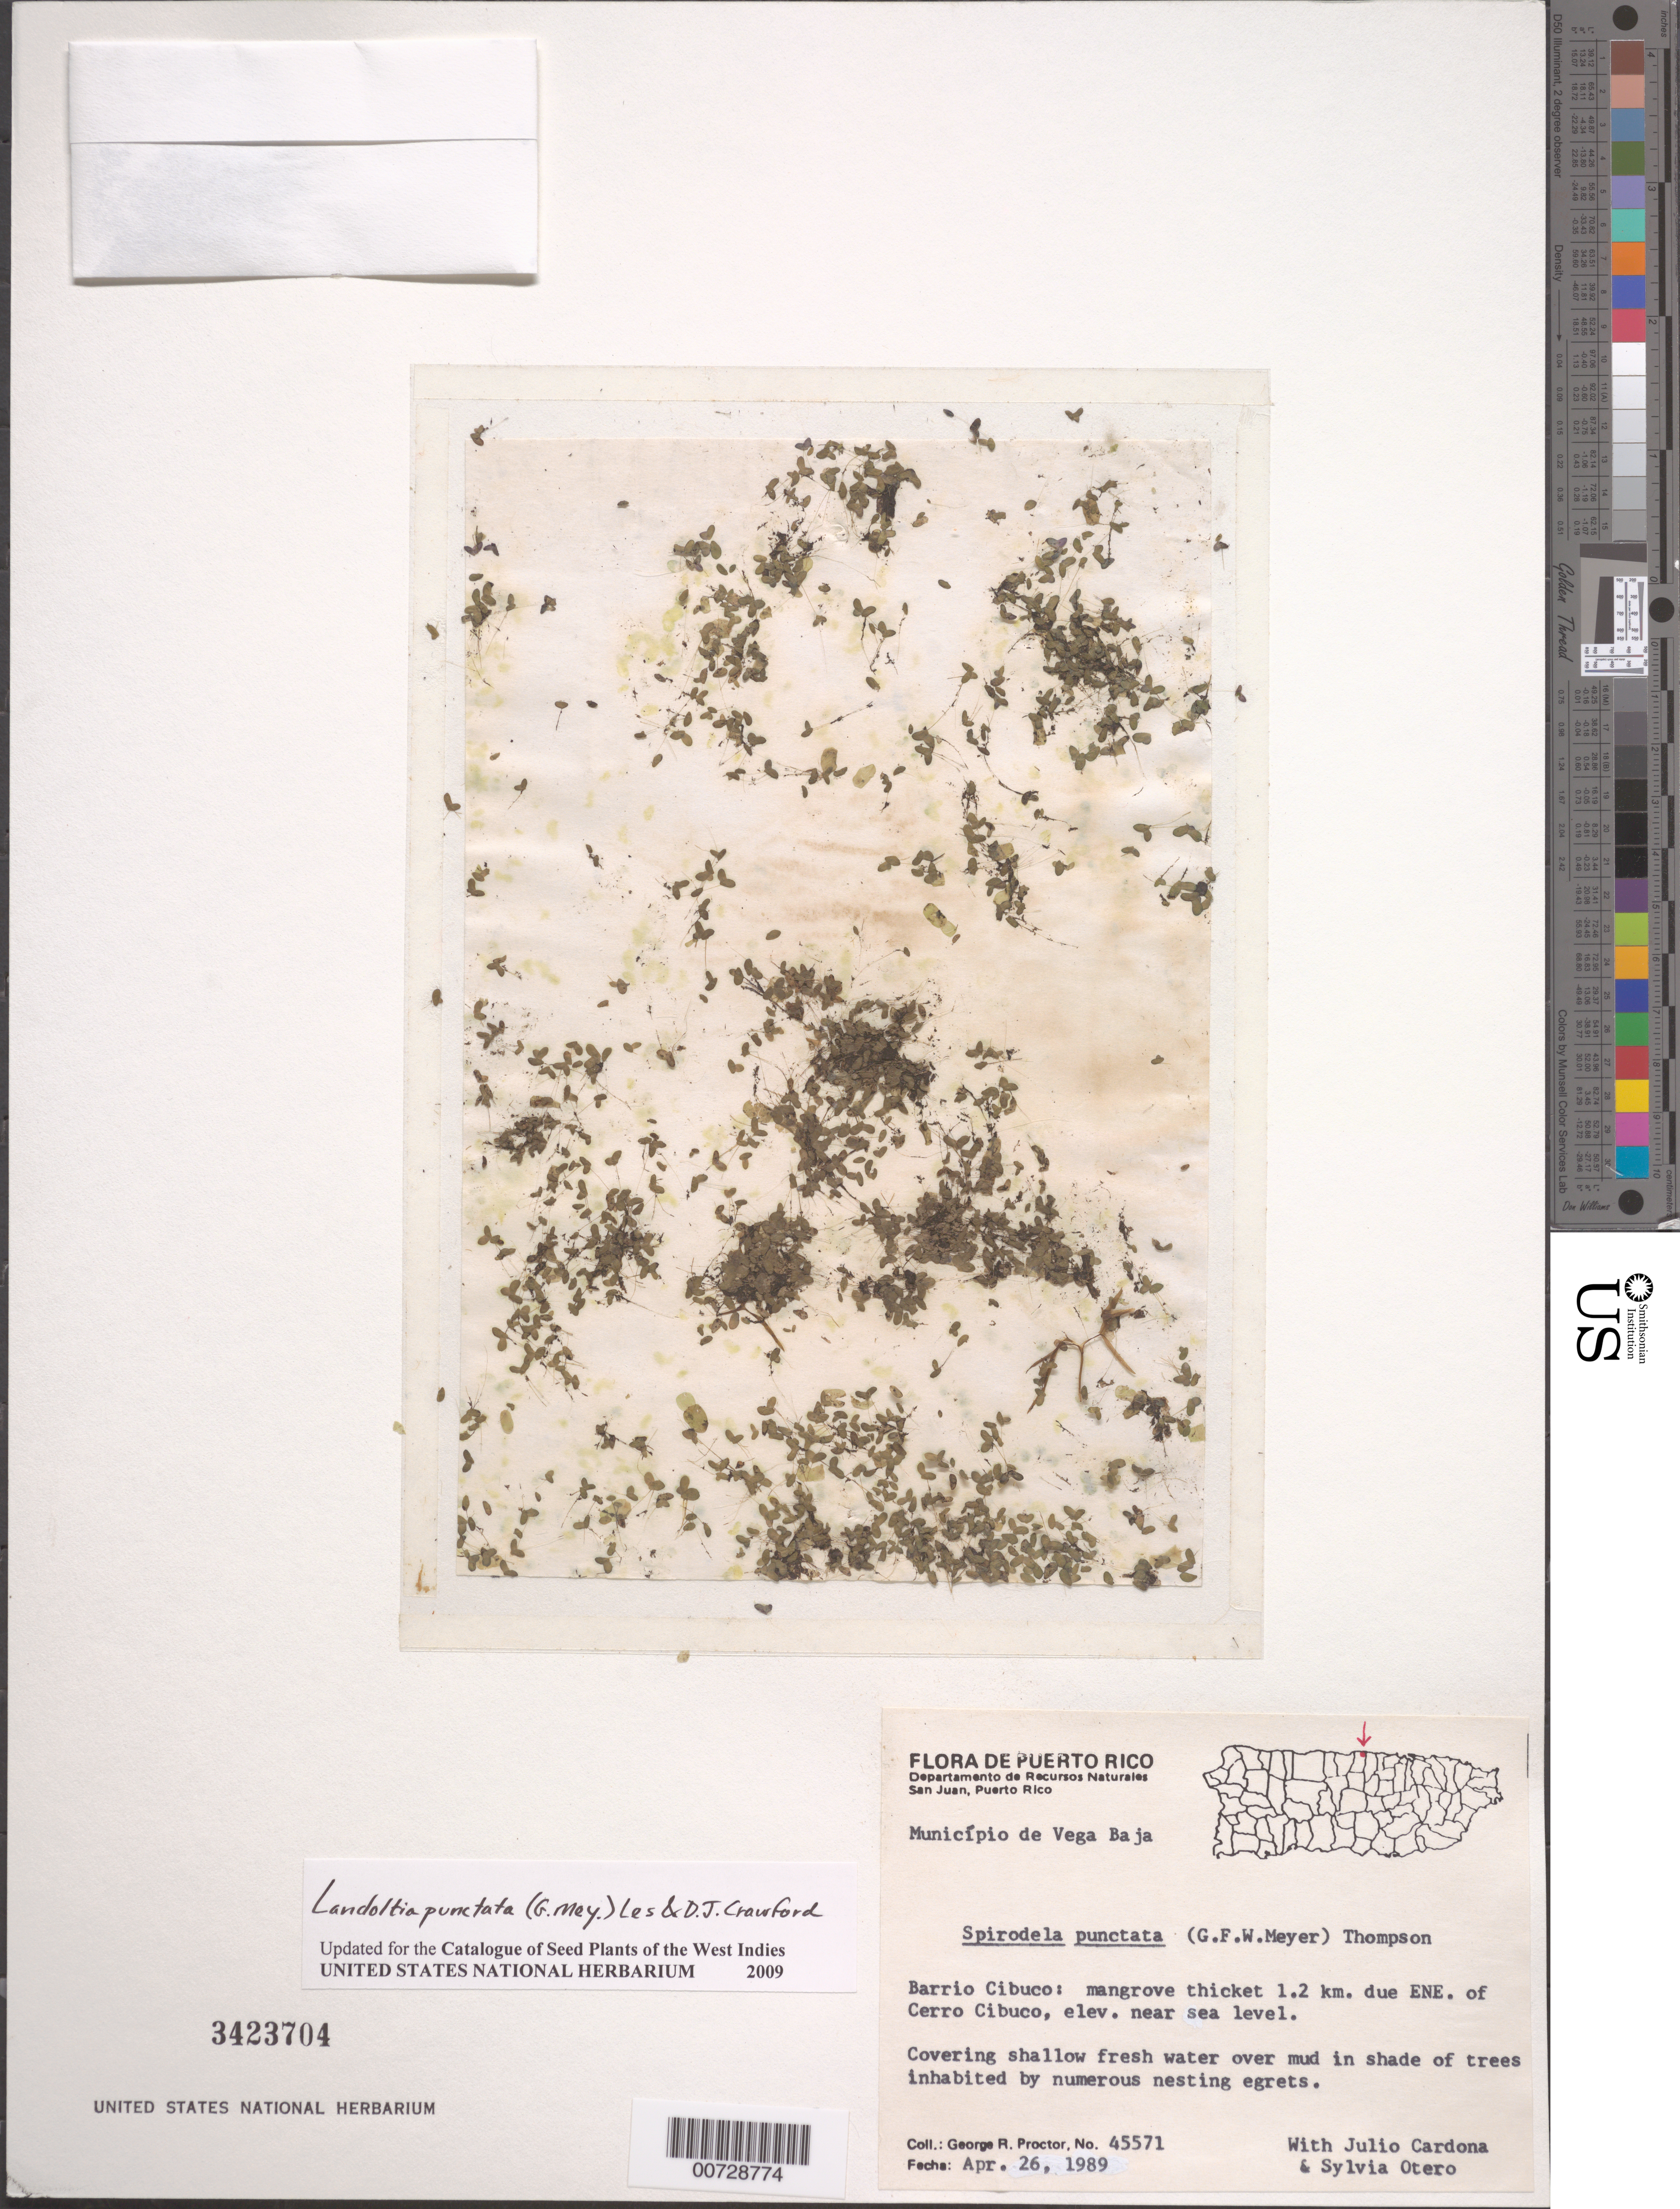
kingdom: Plantae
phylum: Tracheophyta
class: Liliopsida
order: Alismatales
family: Araceae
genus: Landoltia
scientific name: Landoltia punctata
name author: (G. Mey.) Les & D. J. Crawford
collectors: G. R. Proctor, J. Cardona & S. Otero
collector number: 45571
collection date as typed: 26 Apr 1989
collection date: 1989-04-26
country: Puerto Rico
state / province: Vega Baja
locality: Mun. Vega Baja, Barrio Cibuco: mangrove thicket 1.2 km due ENE of Cerro Cibuco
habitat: Shallow fresh water over mud in shade of trees inhabited by numerous nesting egrets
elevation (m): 0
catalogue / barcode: US 3423704